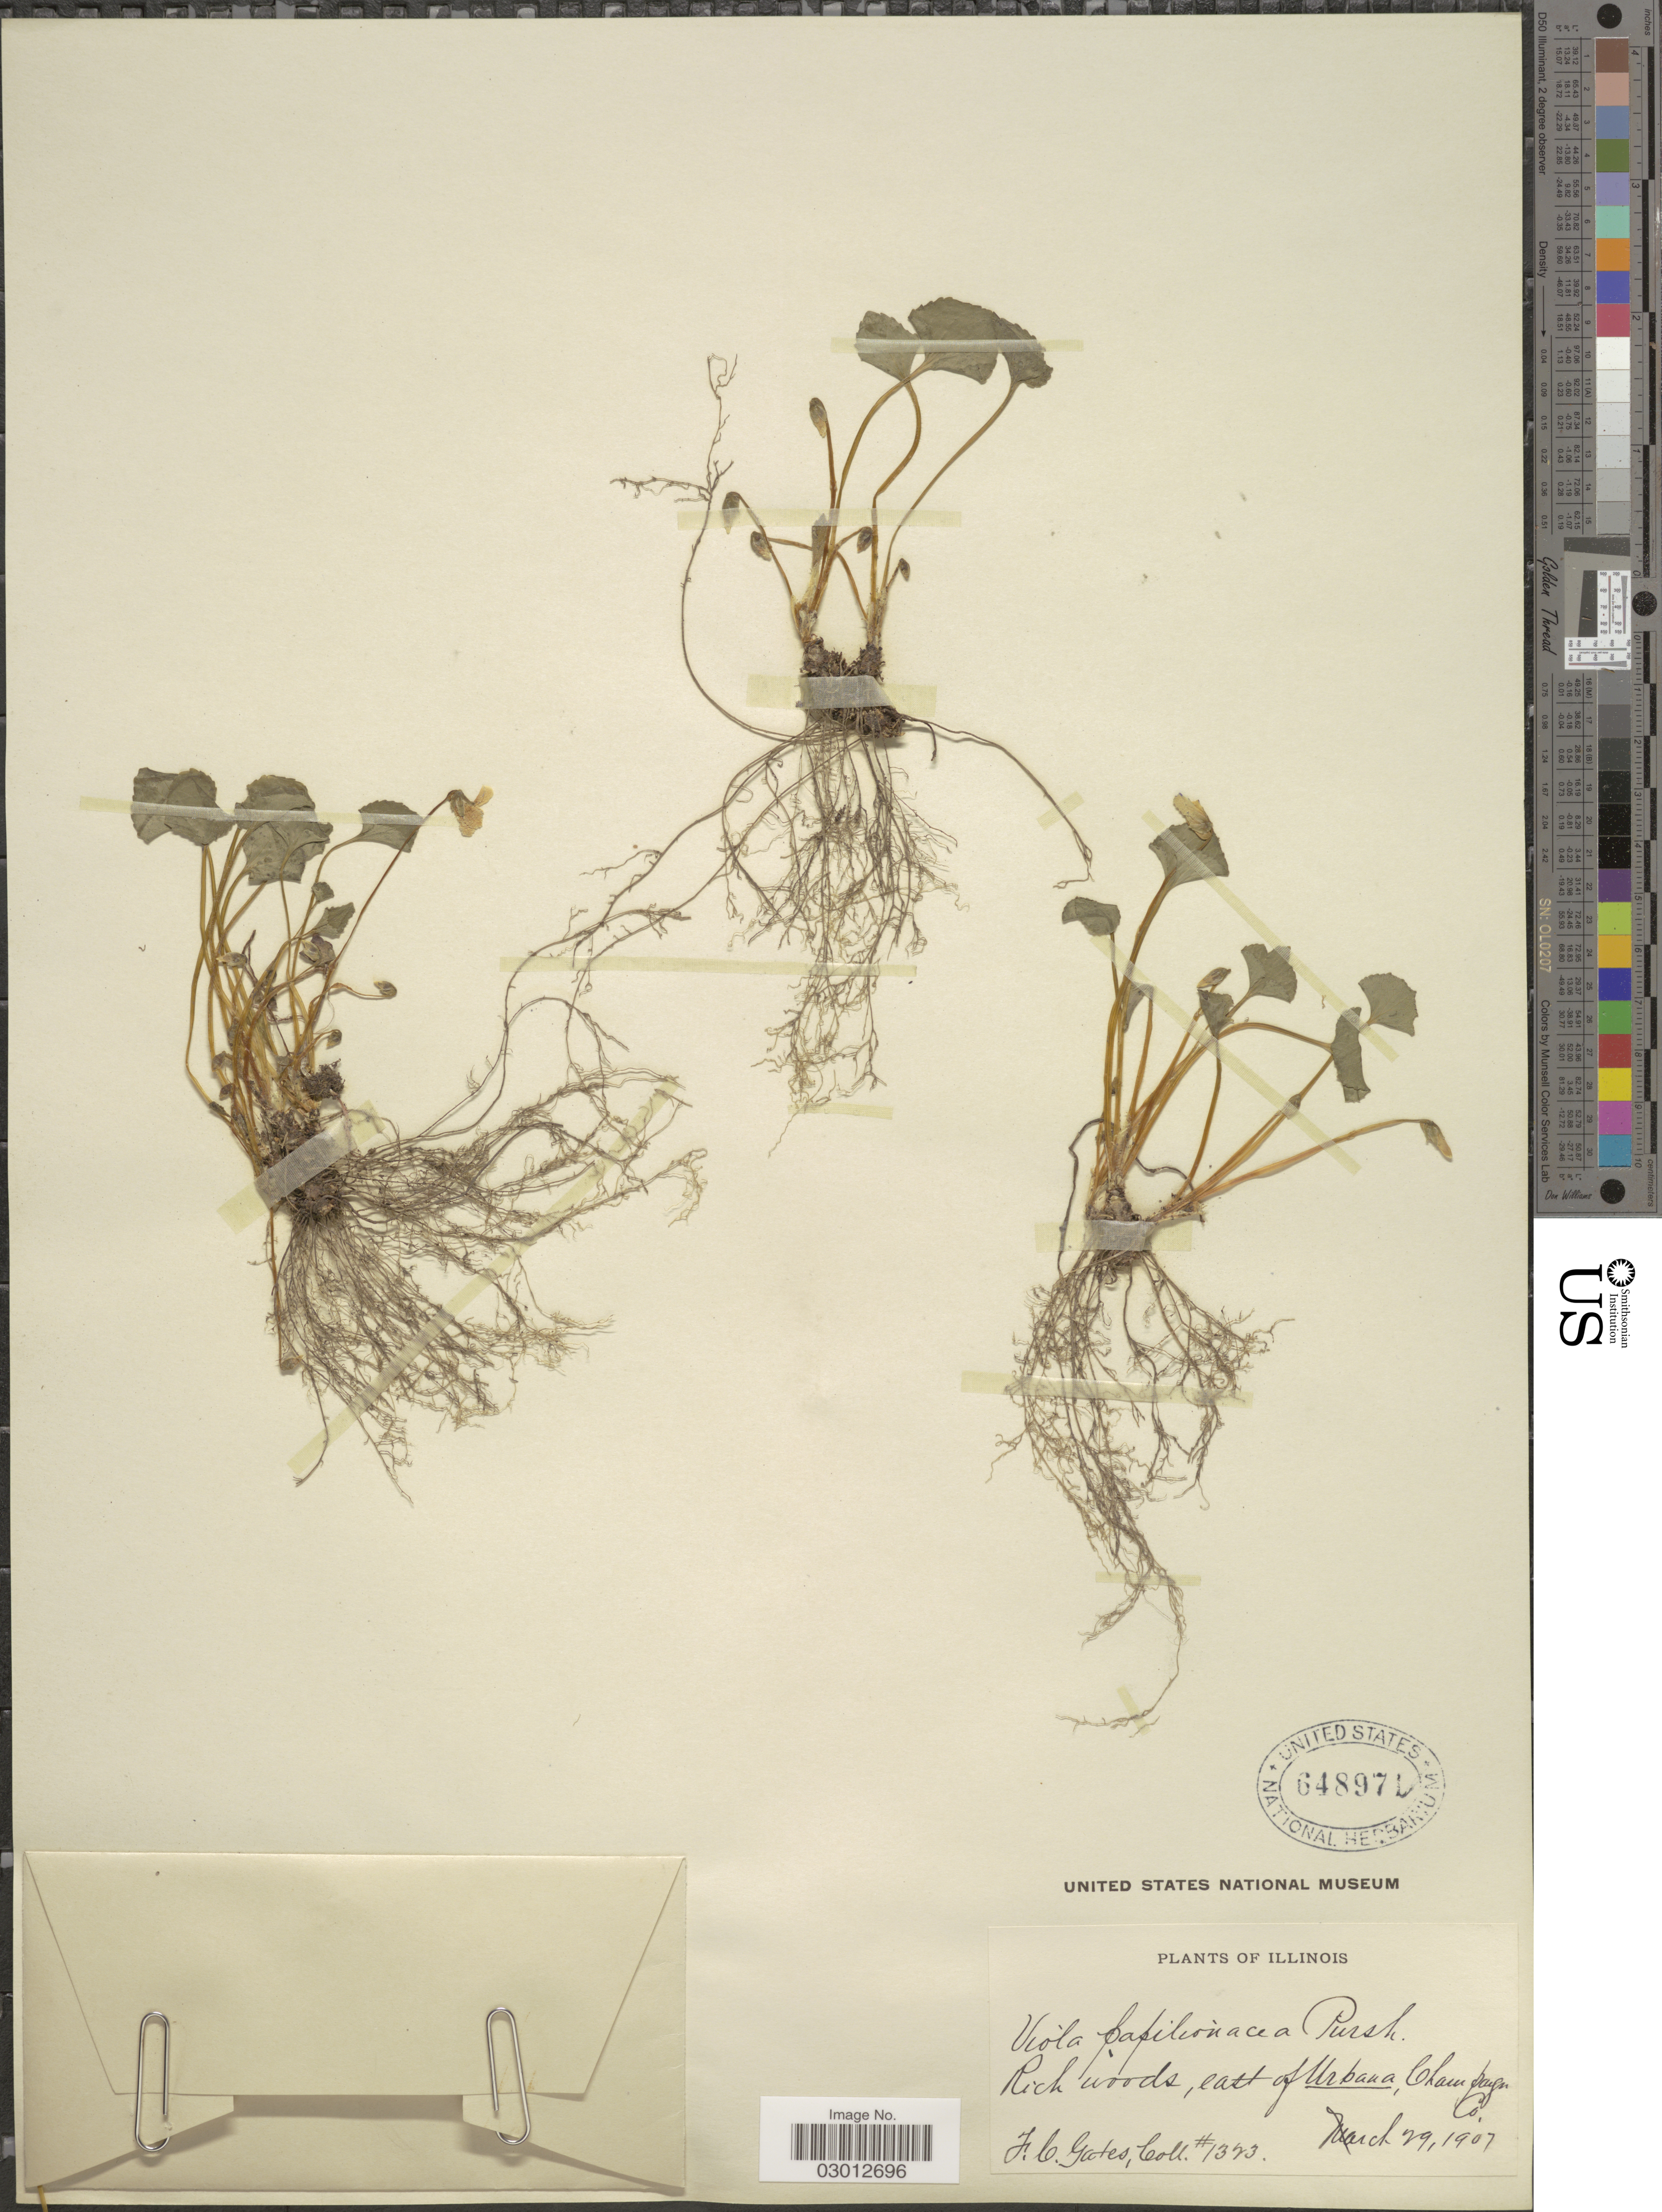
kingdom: Plantae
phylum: Tracheophyta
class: Magnoliopsida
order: Malpighiales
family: Violaceae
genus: Viola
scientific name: Viola papilionacea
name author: Pursh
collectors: F. C. Gates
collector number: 1323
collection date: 1907-03-29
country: United States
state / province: Illinois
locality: Rich woods, east of Urbana, Champagn Co.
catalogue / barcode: US 648971